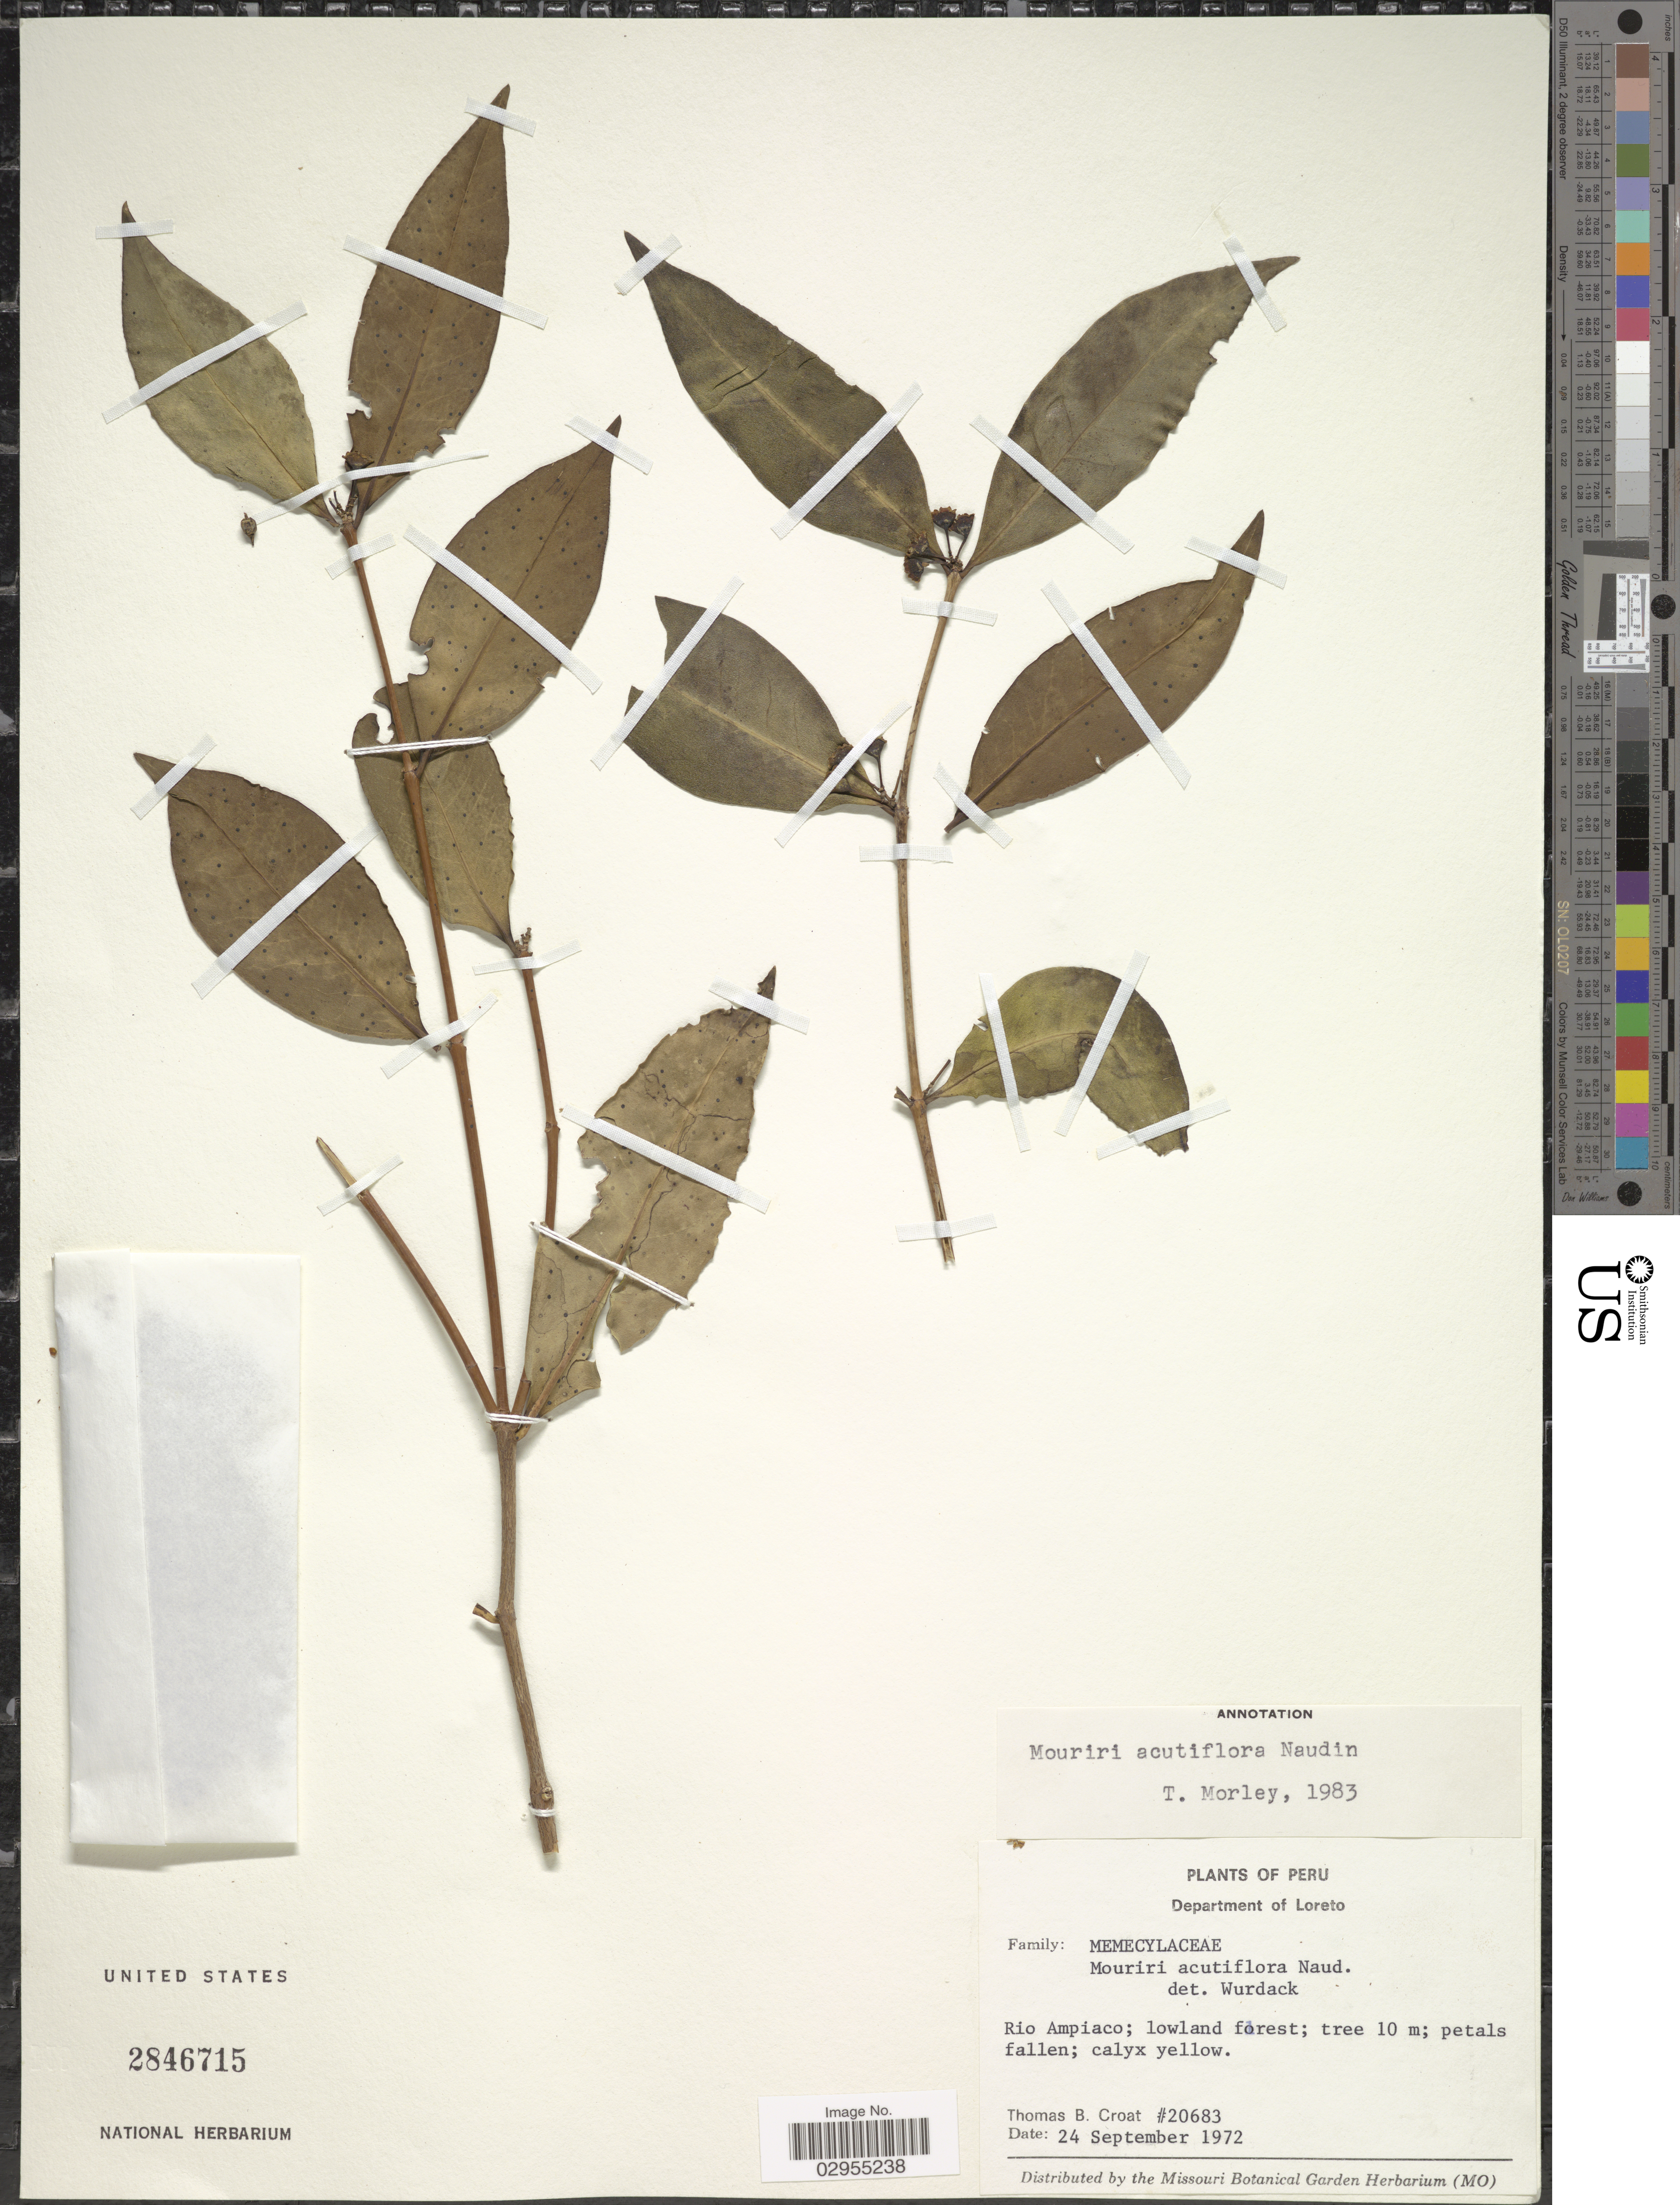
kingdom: Plantae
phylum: Tracheophyta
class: Magnoliopsida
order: Myrtales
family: Melastomataceae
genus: Mouriri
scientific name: Mouriri acutiflora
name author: Naudin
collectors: T. B. Croat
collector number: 20683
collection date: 1972-09-24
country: Peru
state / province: Loreto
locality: Departmento of Loreto. Rio Ampiaco; lowland forest.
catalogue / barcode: US 2846715